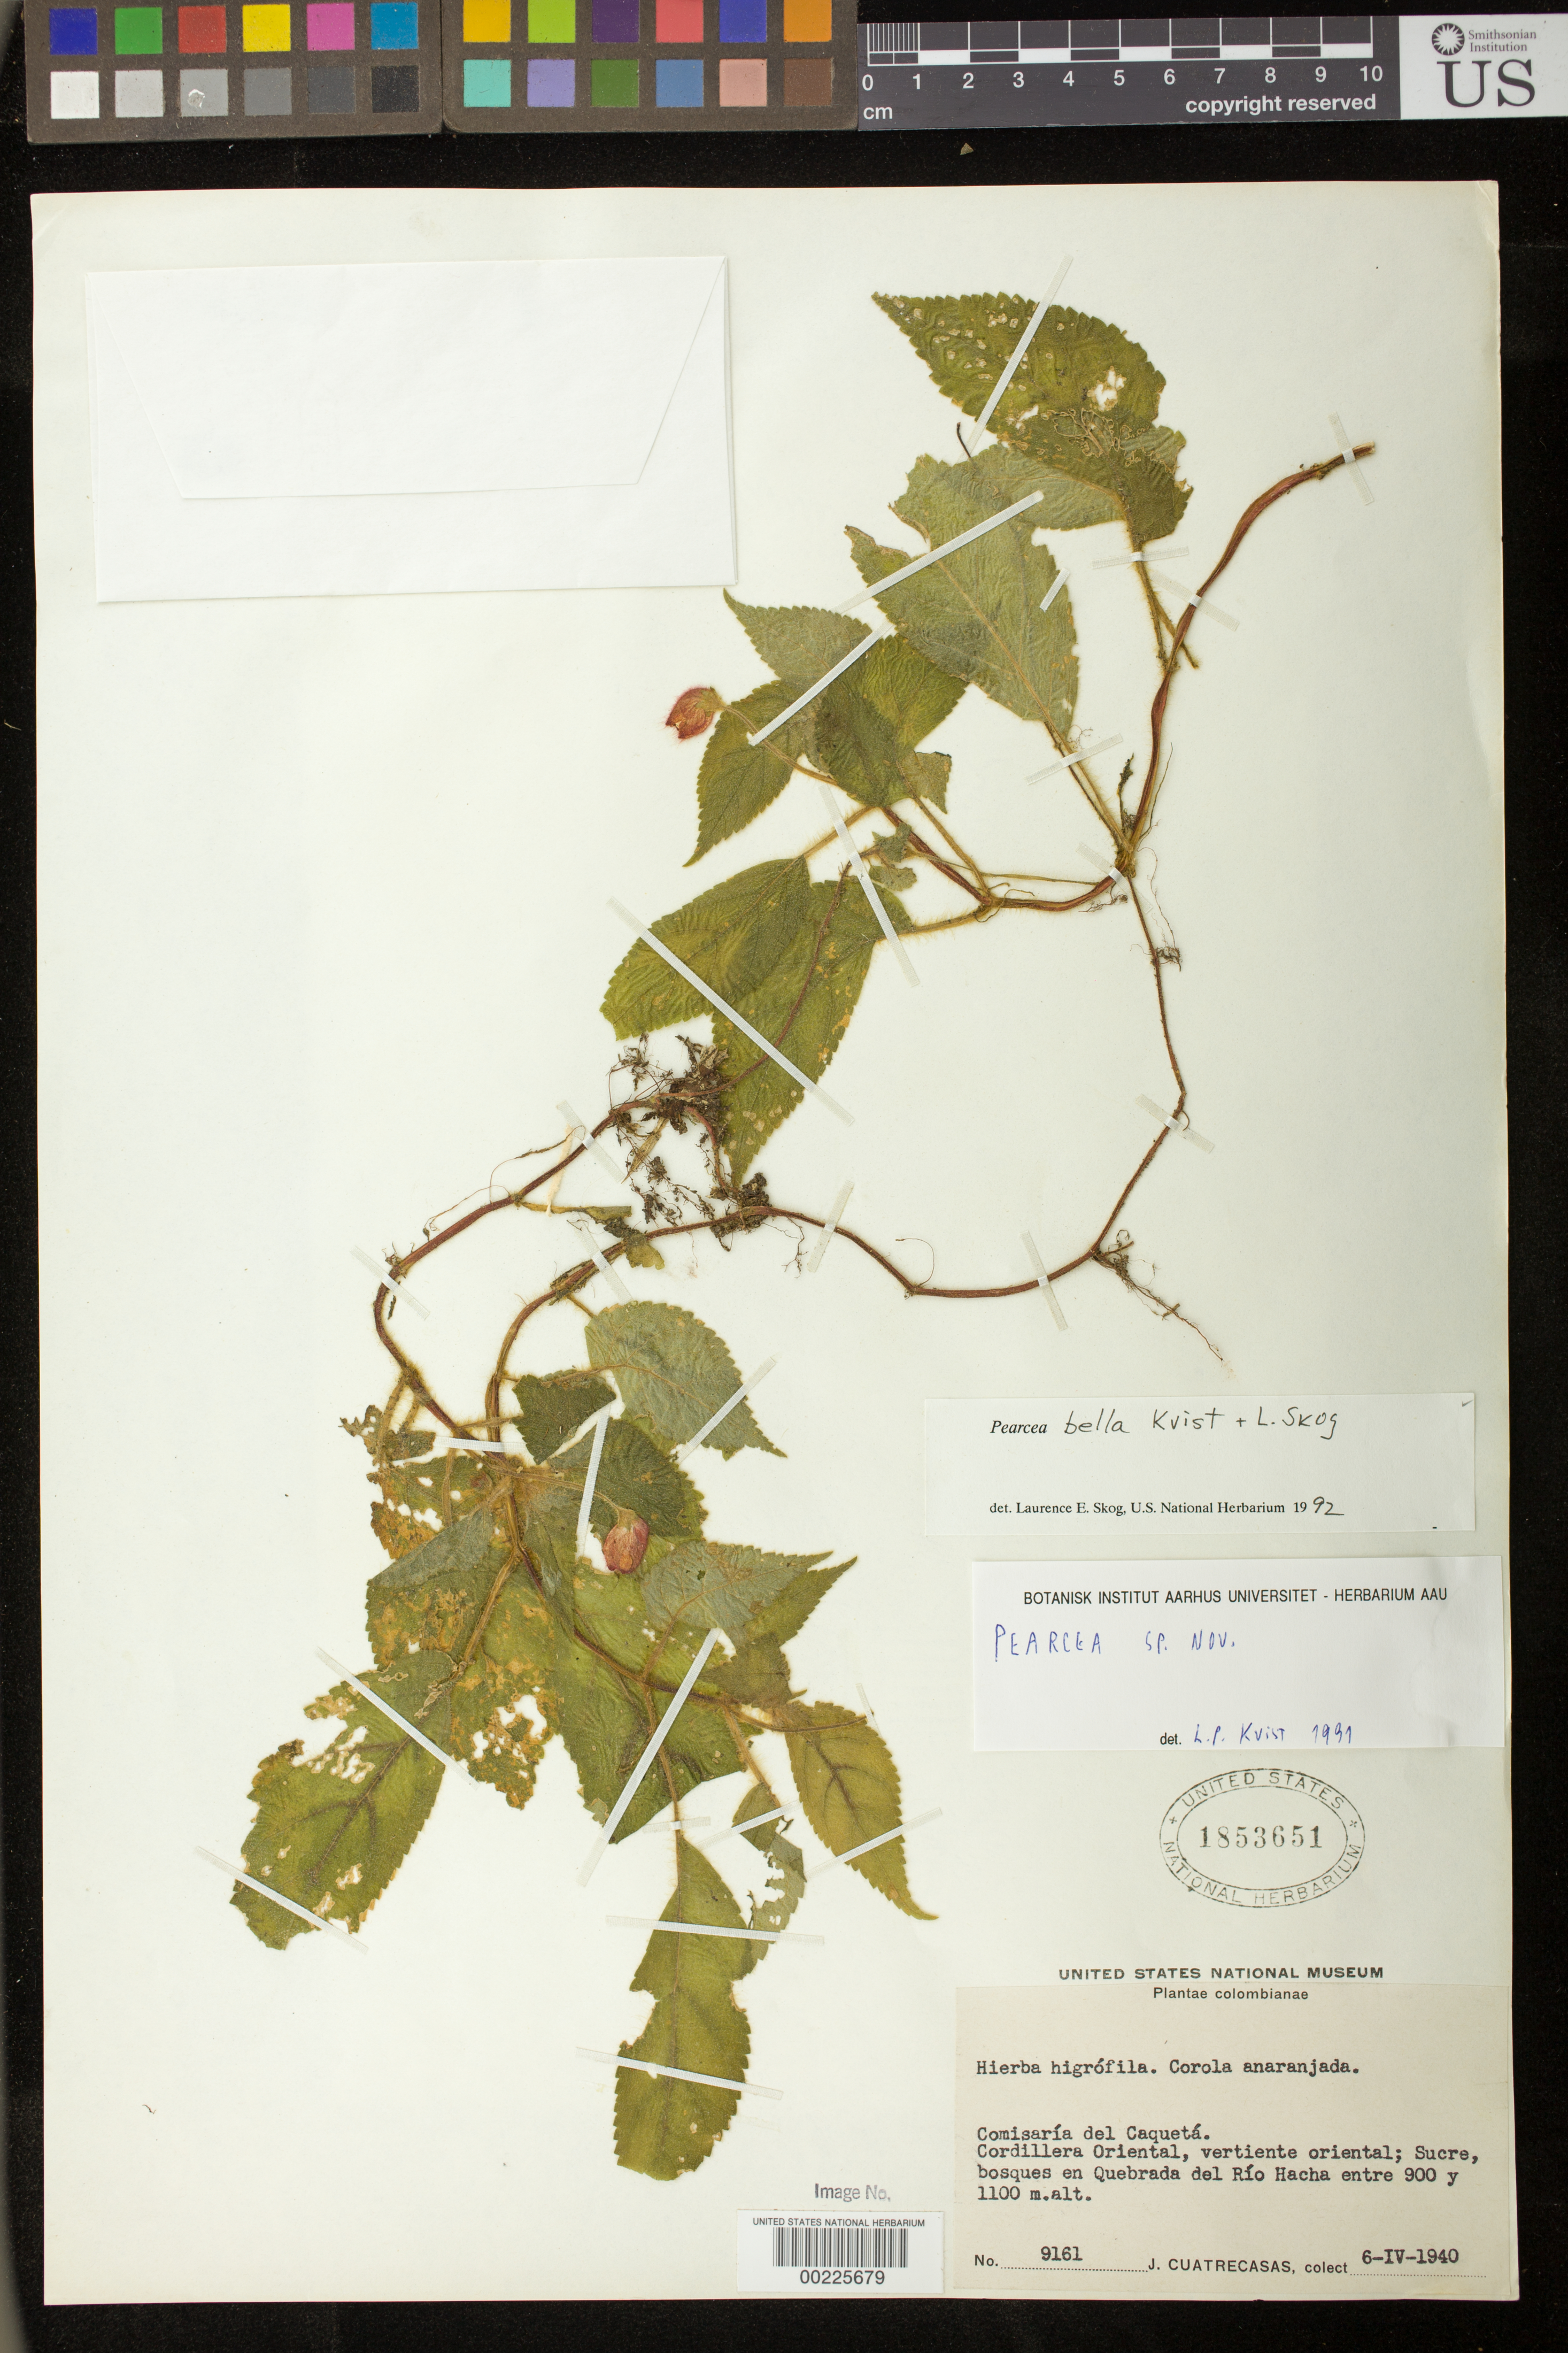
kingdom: Plantae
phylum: Tracheophyta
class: Magnoliopsida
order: Lamiales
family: Gesneriaceae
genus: Pearcea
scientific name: Pearcea bella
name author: L.P. Kvist & L.E. Skog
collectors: J. Cuatrecasas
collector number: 9161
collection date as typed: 06 Apr 1940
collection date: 1940-04-06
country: Colombia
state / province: Caquetá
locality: Cordillera Oriental, vertiente oriental, Sucre, orillas del Rio Hacha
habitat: Matorrales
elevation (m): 1000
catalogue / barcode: US 1853651